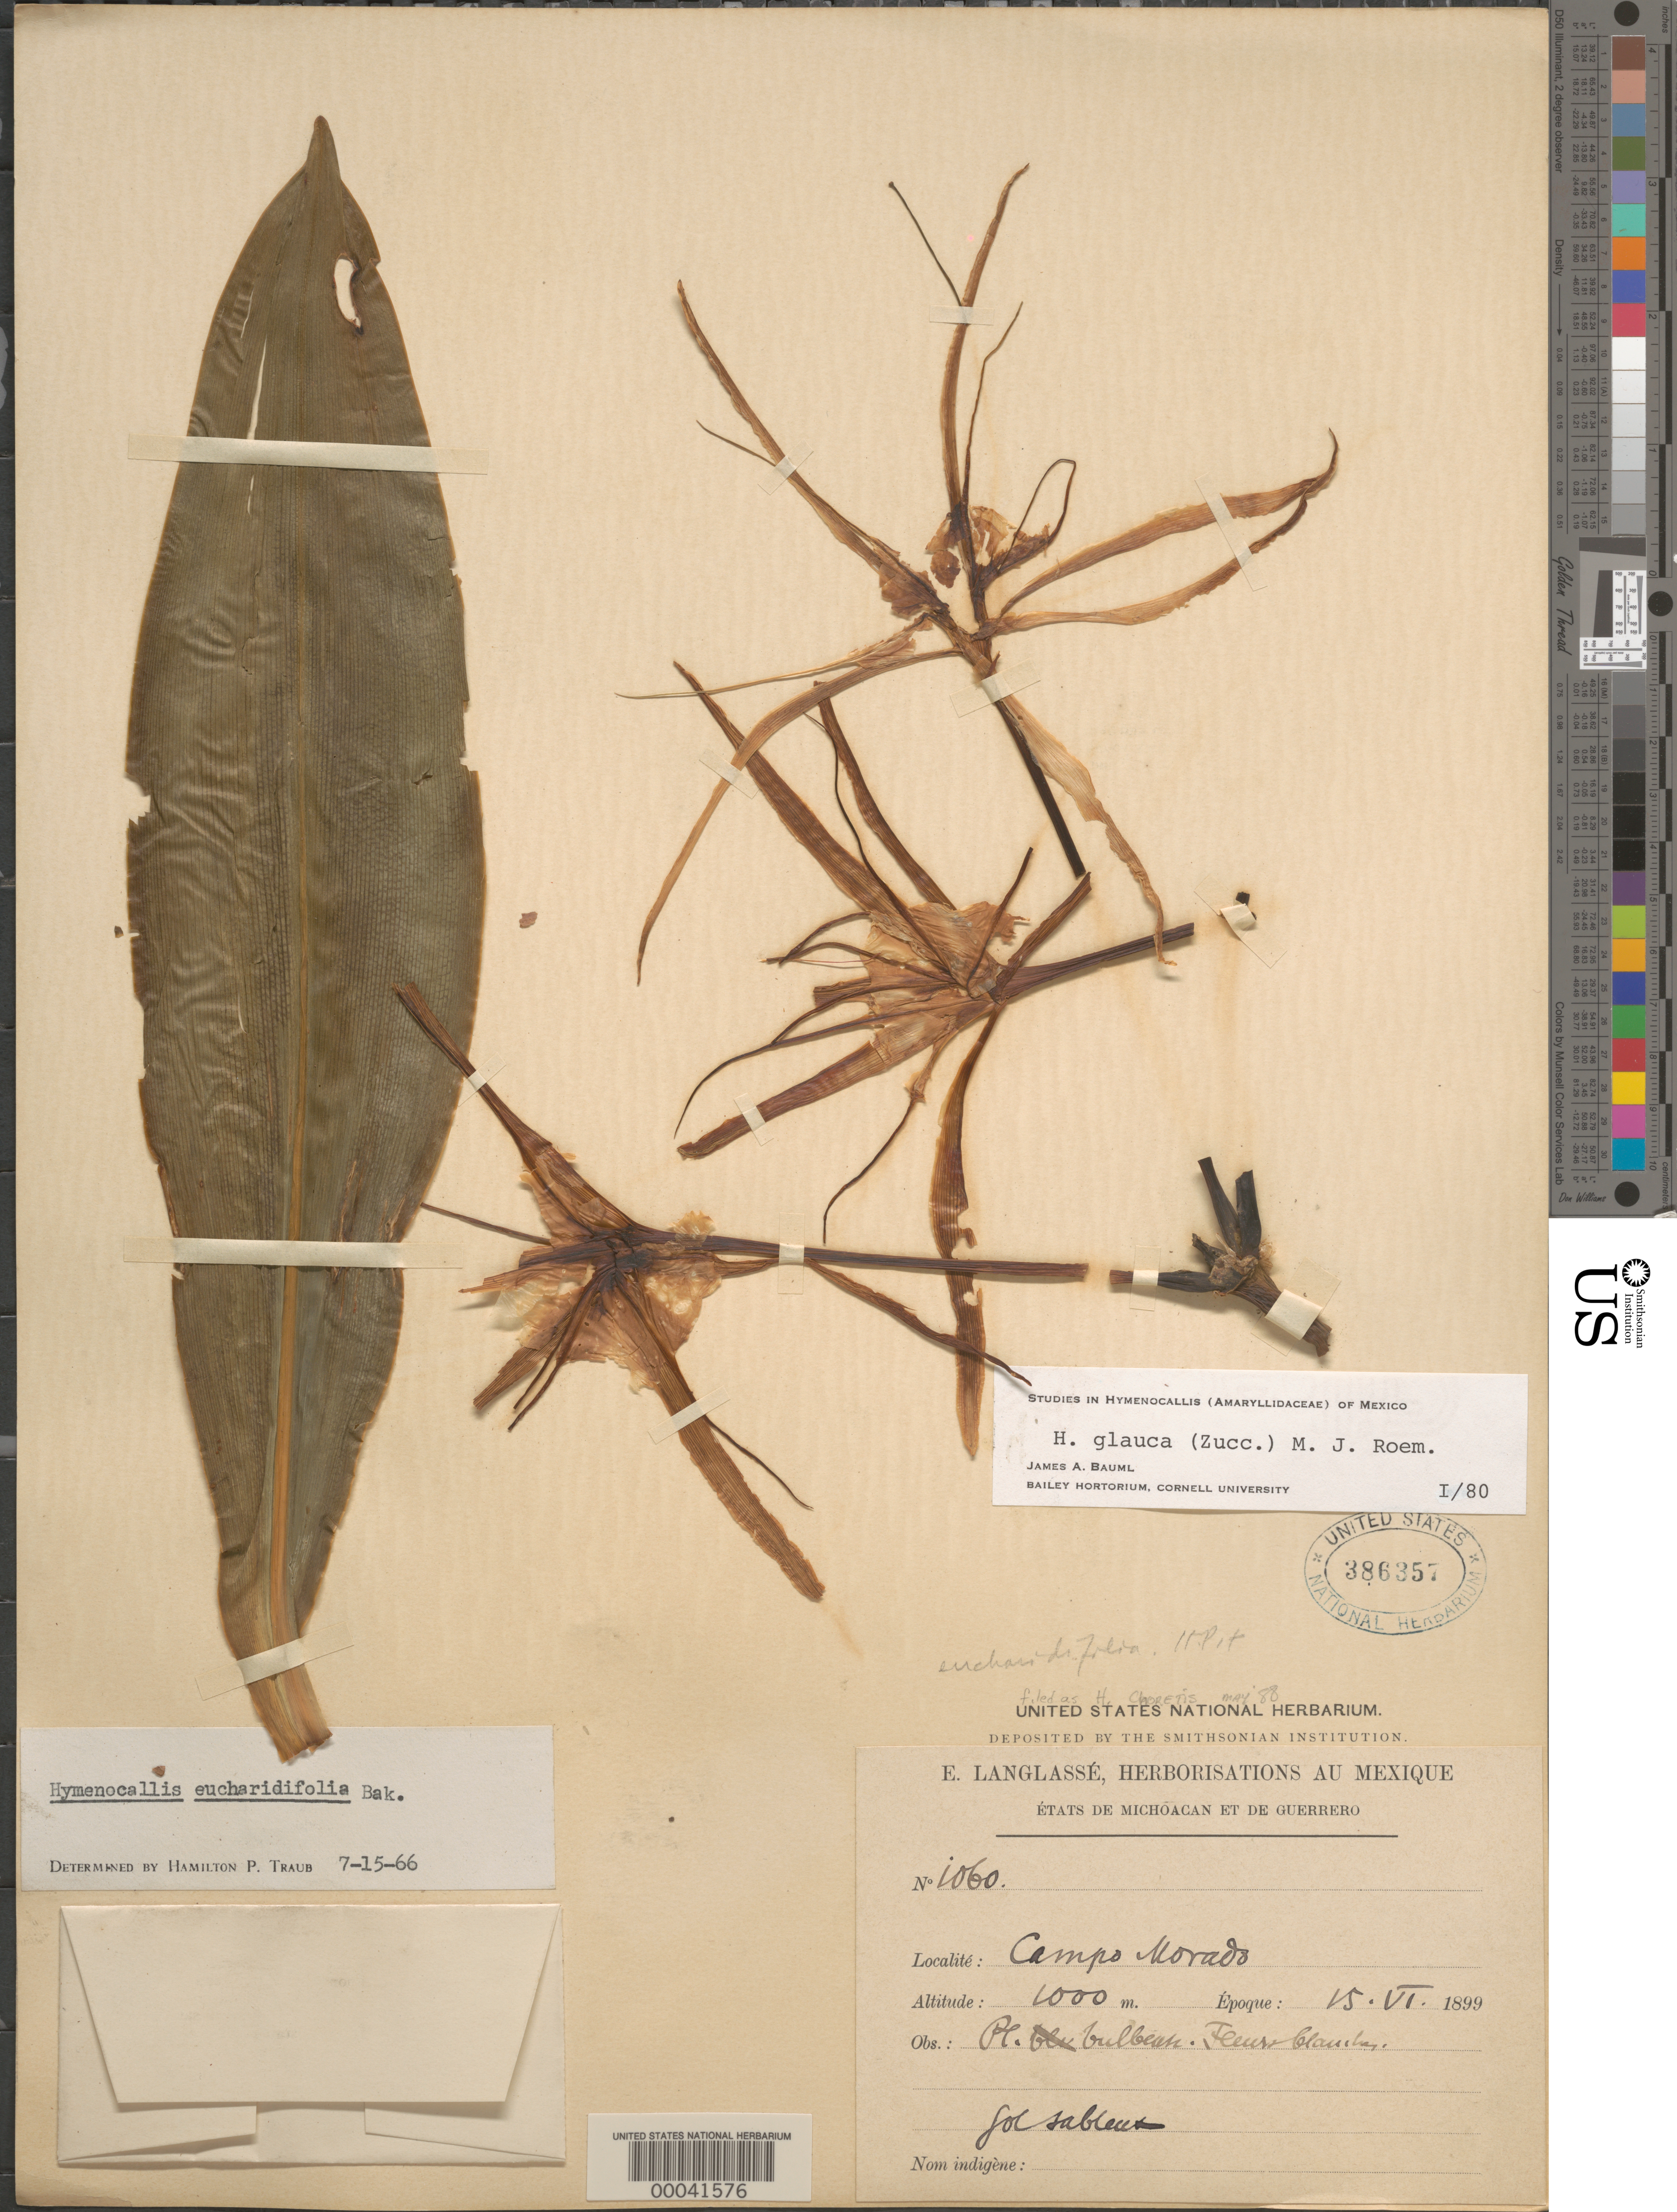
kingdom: Plantae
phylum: Tracheophyta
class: Liliopsida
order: Asparagales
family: Amaryllidaceae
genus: Hymenocallis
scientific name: Hymenocallis choretis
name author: Hemsl.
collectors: E. Langlassé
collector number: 1060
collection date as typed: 15 Jun 1899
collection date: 1899-06-15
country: Mexico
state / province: Guerrero / Michoacán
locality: Campo Morado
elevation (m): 1000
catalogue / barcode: US 386357